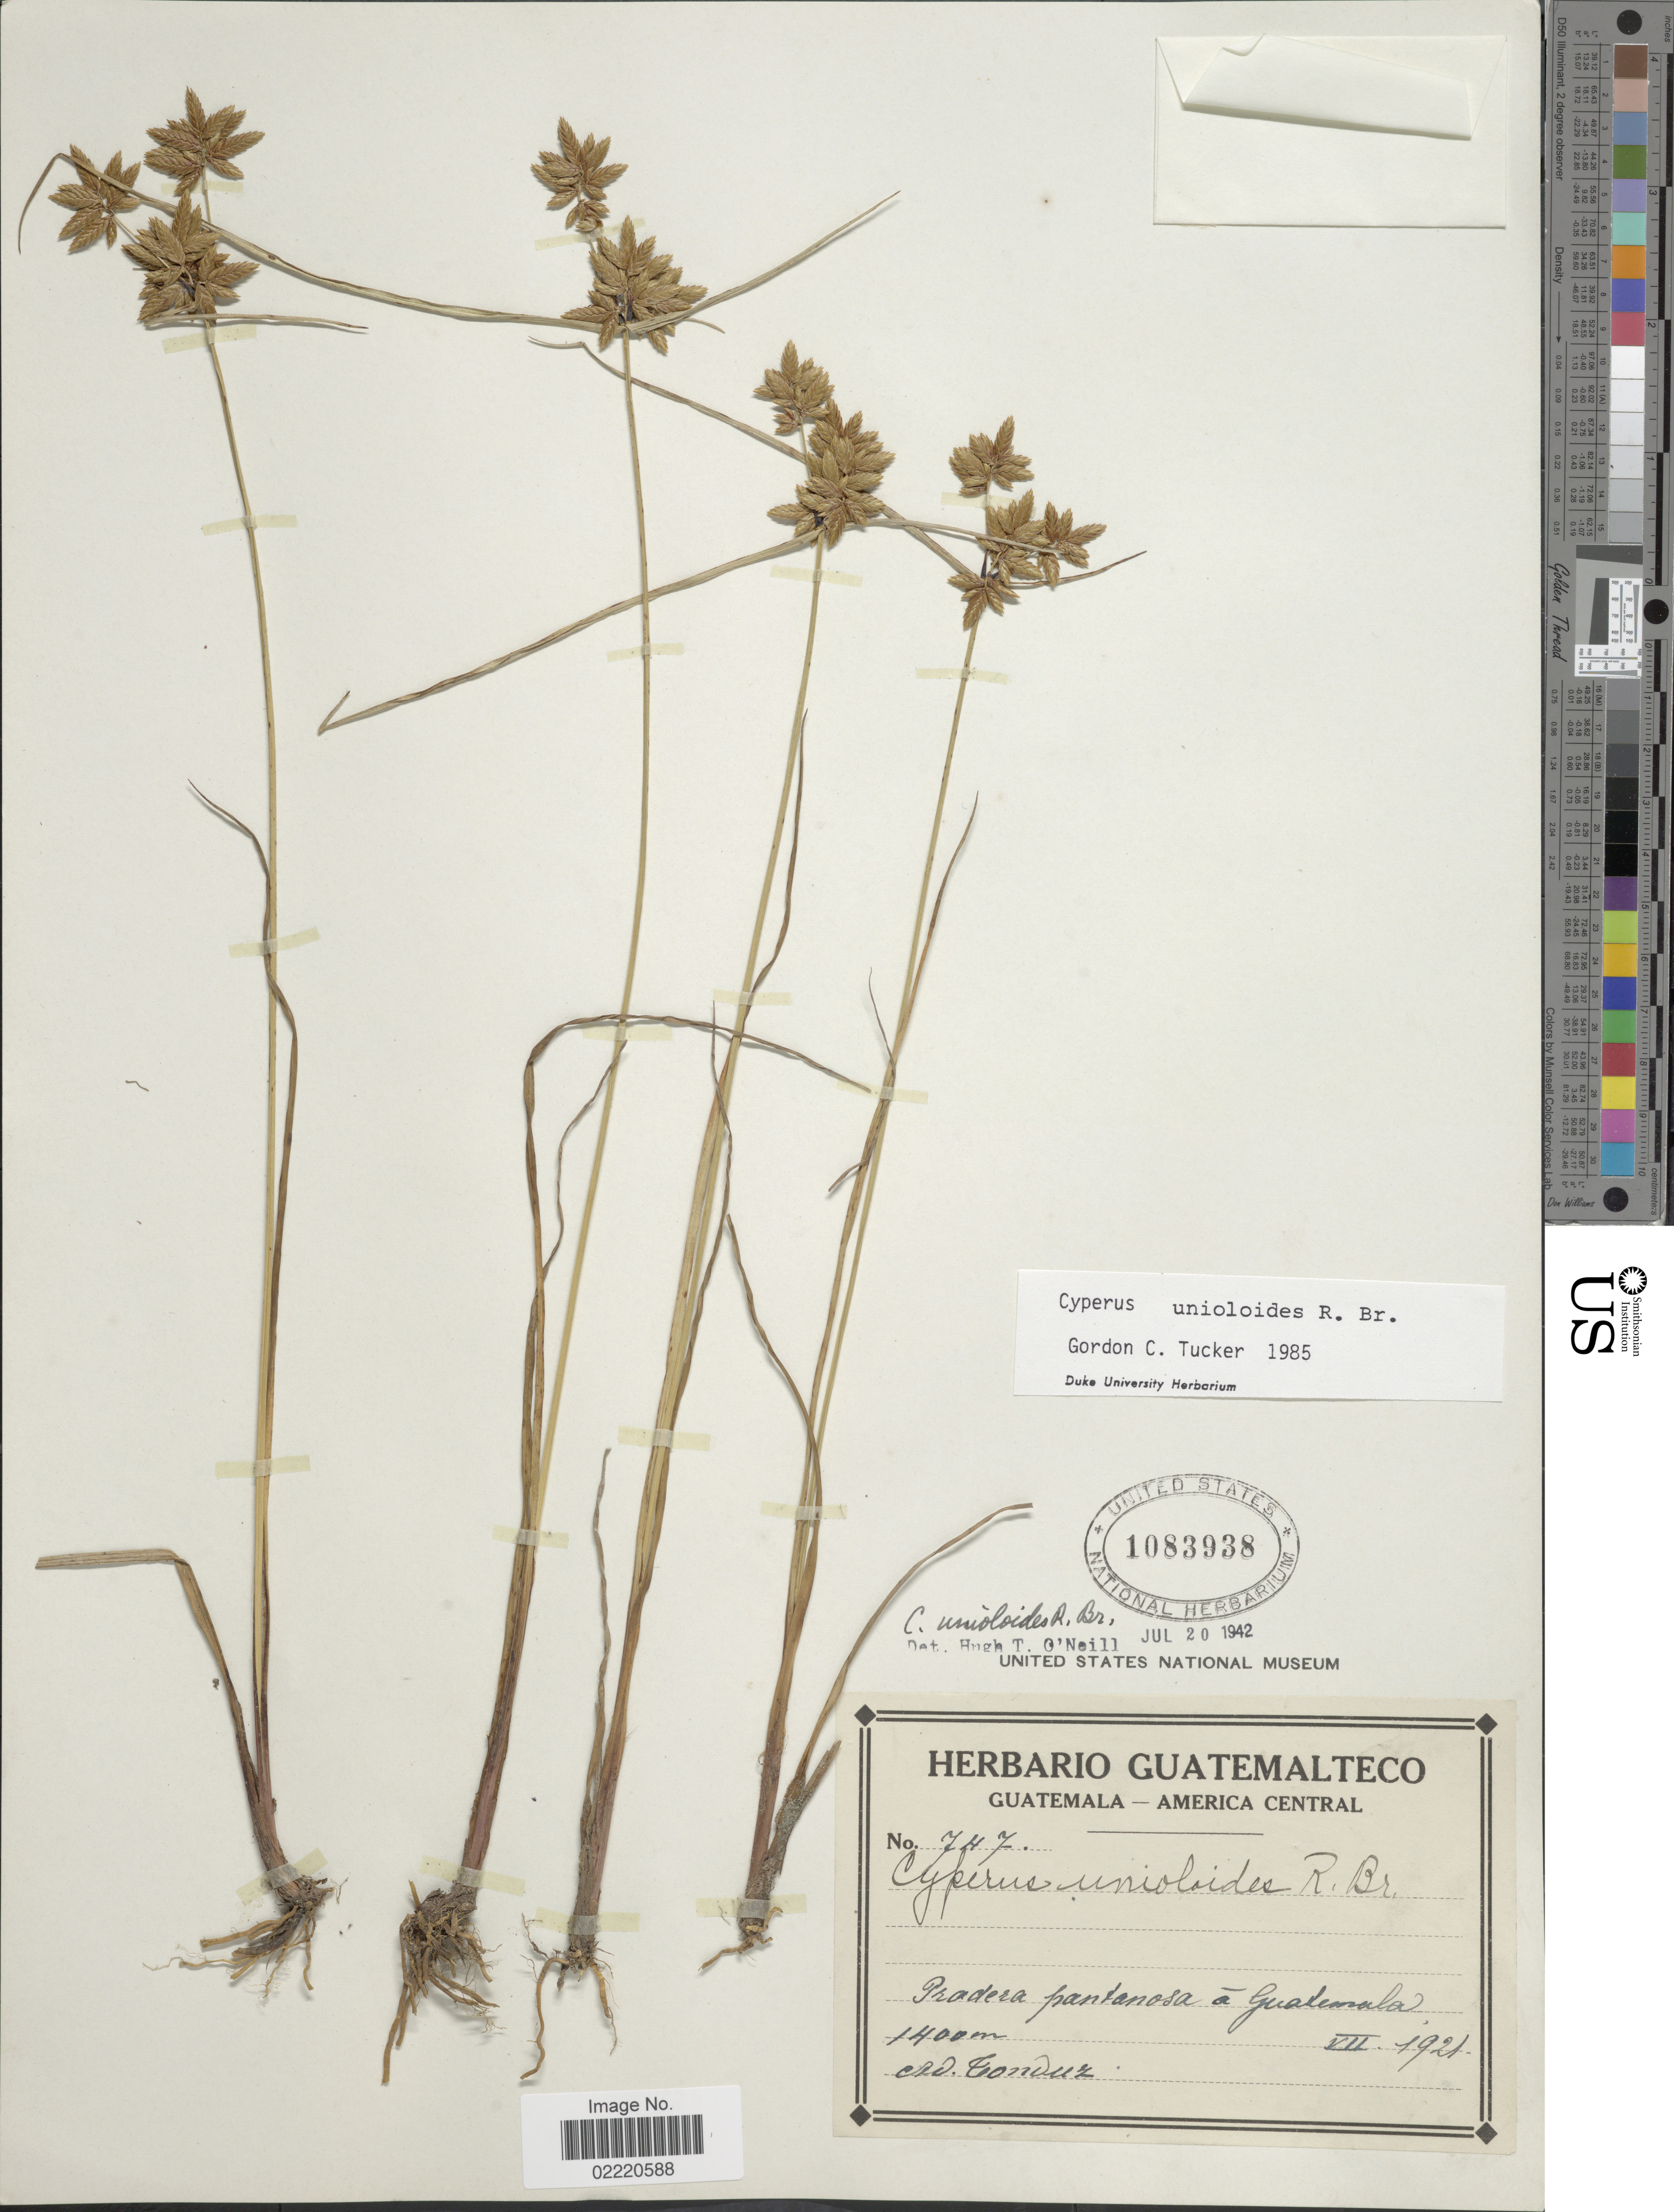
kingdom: Plantae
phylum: Tracheophyta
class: Liliopsida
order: Poales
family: Cyperaceae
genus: Cyperus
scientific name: Cyperus unioloides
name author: R. Br.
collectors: A. Tonduz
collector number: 747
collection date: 1921-07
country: Guatemala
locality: Pradera pantanosa a Guatemala.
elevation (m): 1400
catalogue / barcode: US 1083938